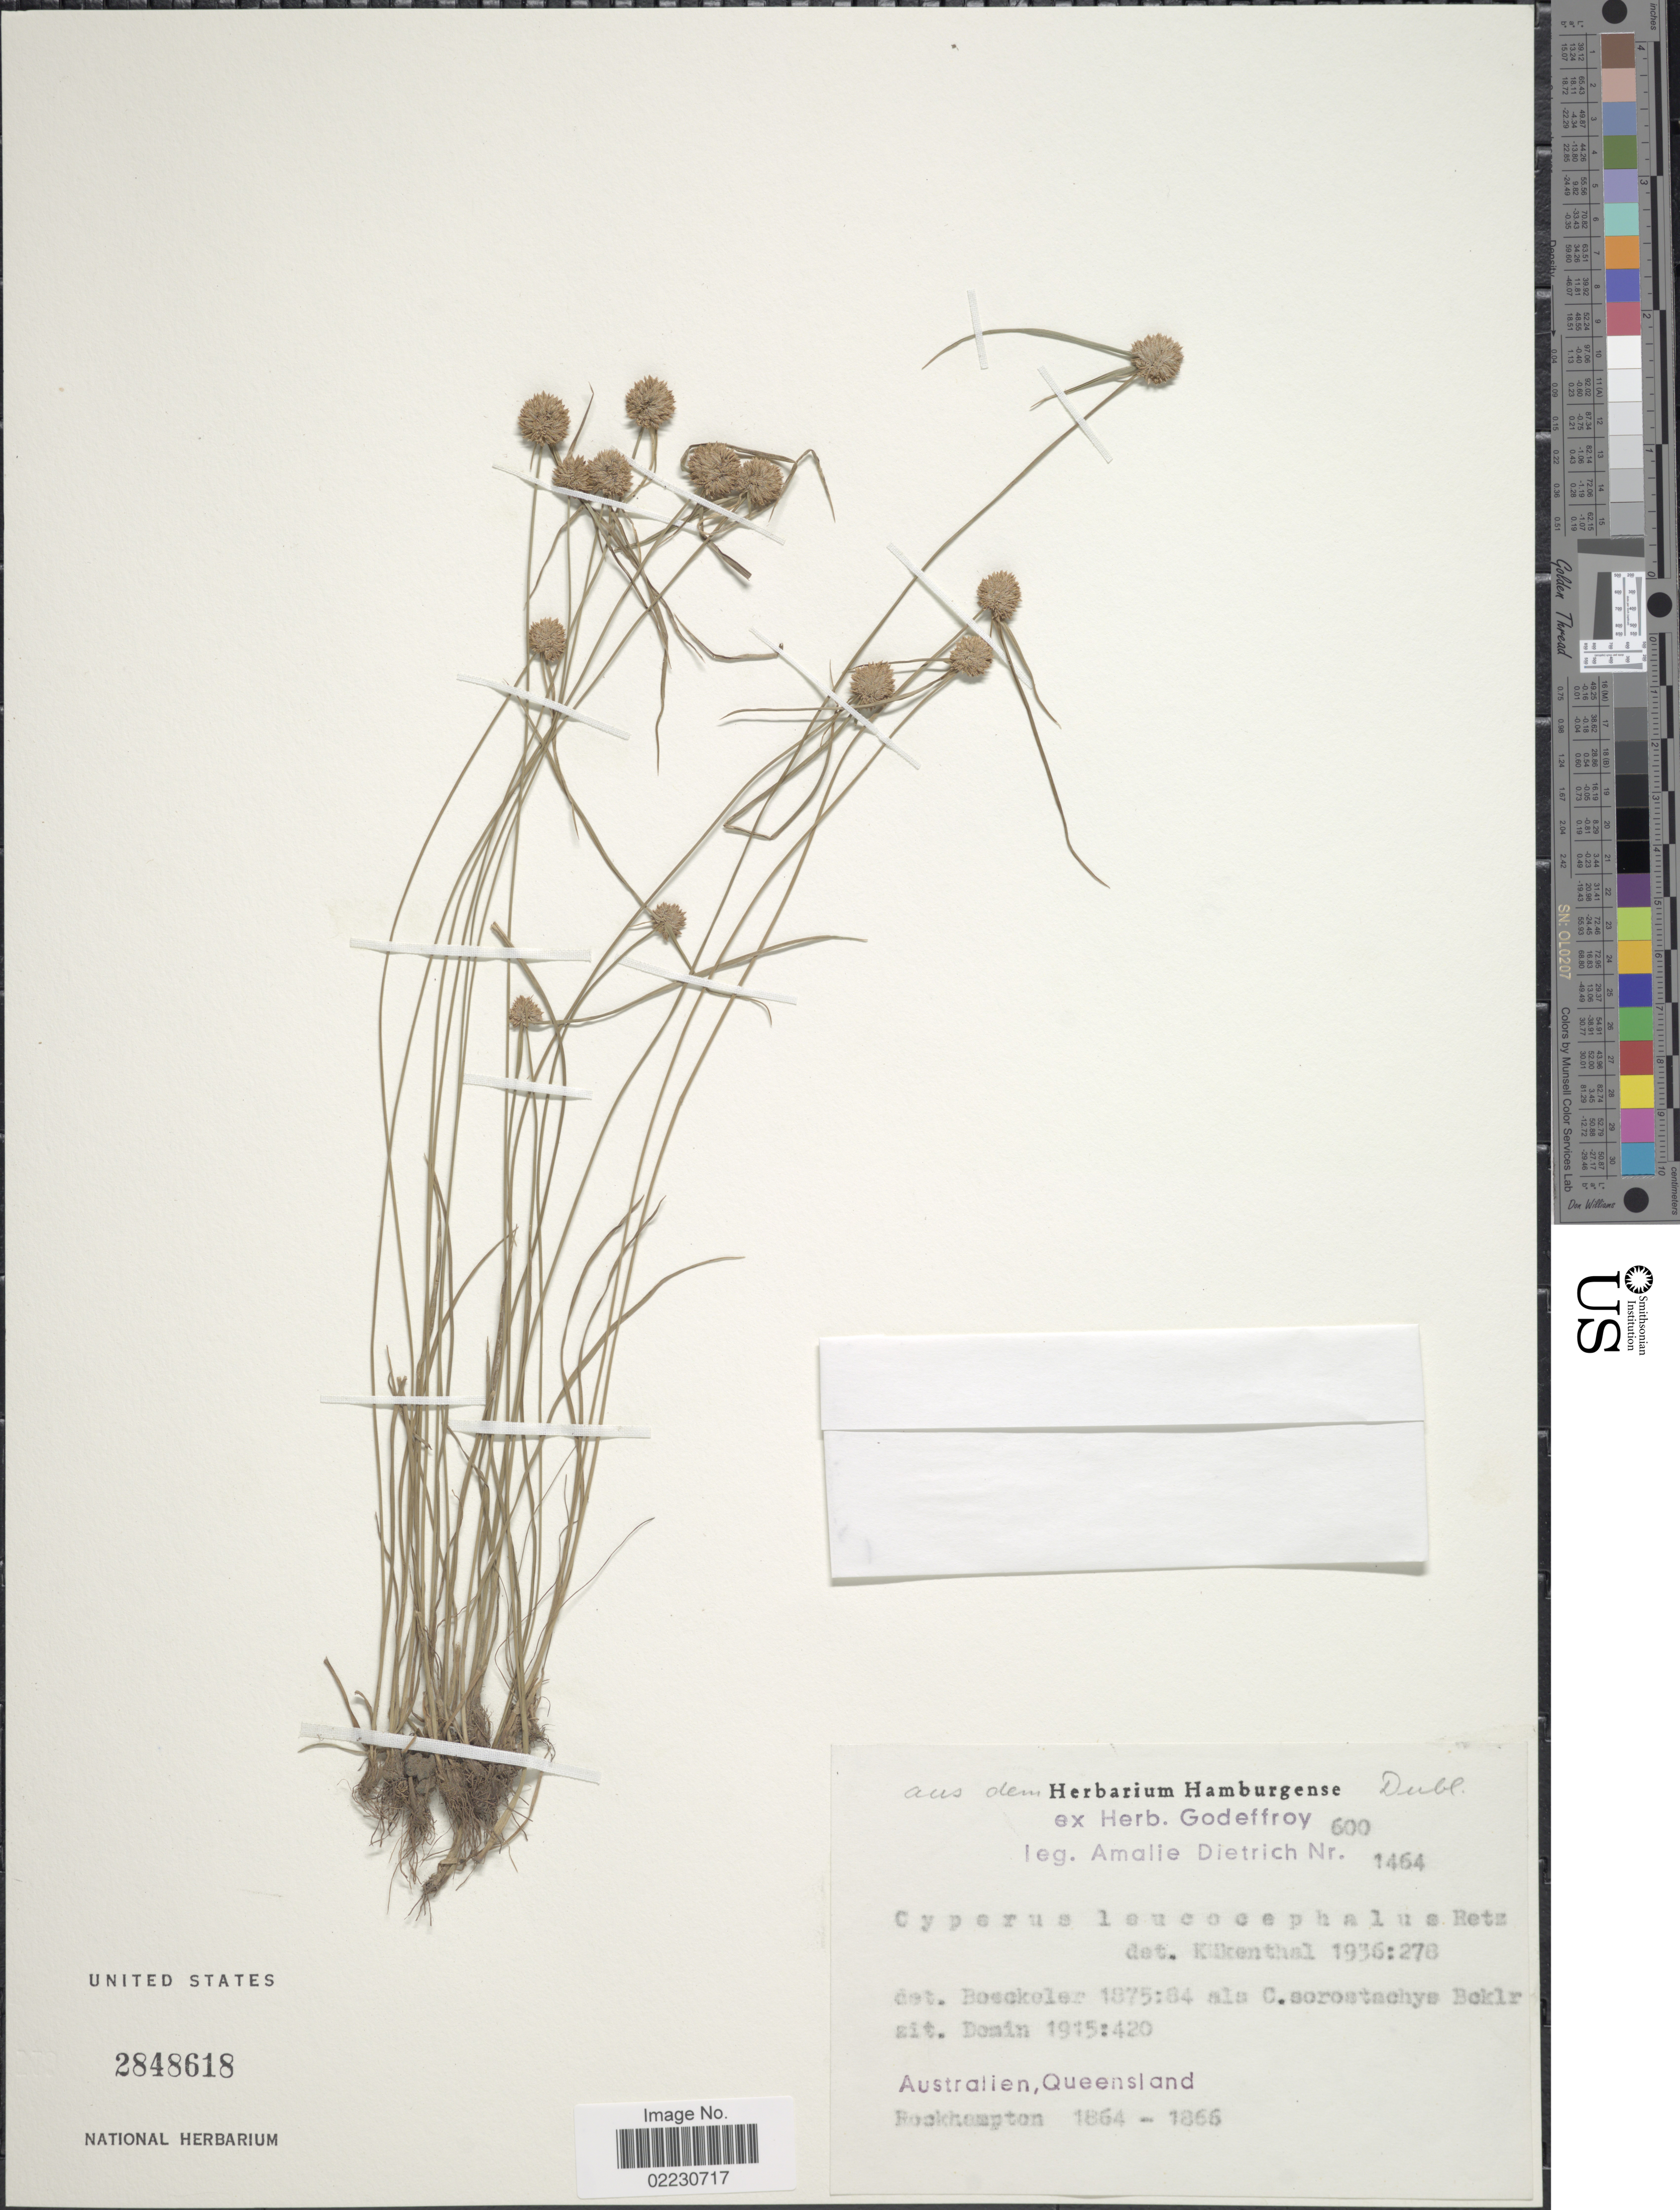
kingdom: Plantae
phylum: Tracheophyta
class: Liliopsida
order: Poales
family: Cyperaceae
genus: Cyperus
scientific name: Cyperus leucocephalus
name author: Retz.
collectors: A. Dietrich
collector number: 1464/600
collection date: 1864/1866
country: Australia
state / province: Queensland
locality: Australien, Rockhampton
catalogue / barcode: US 2848618